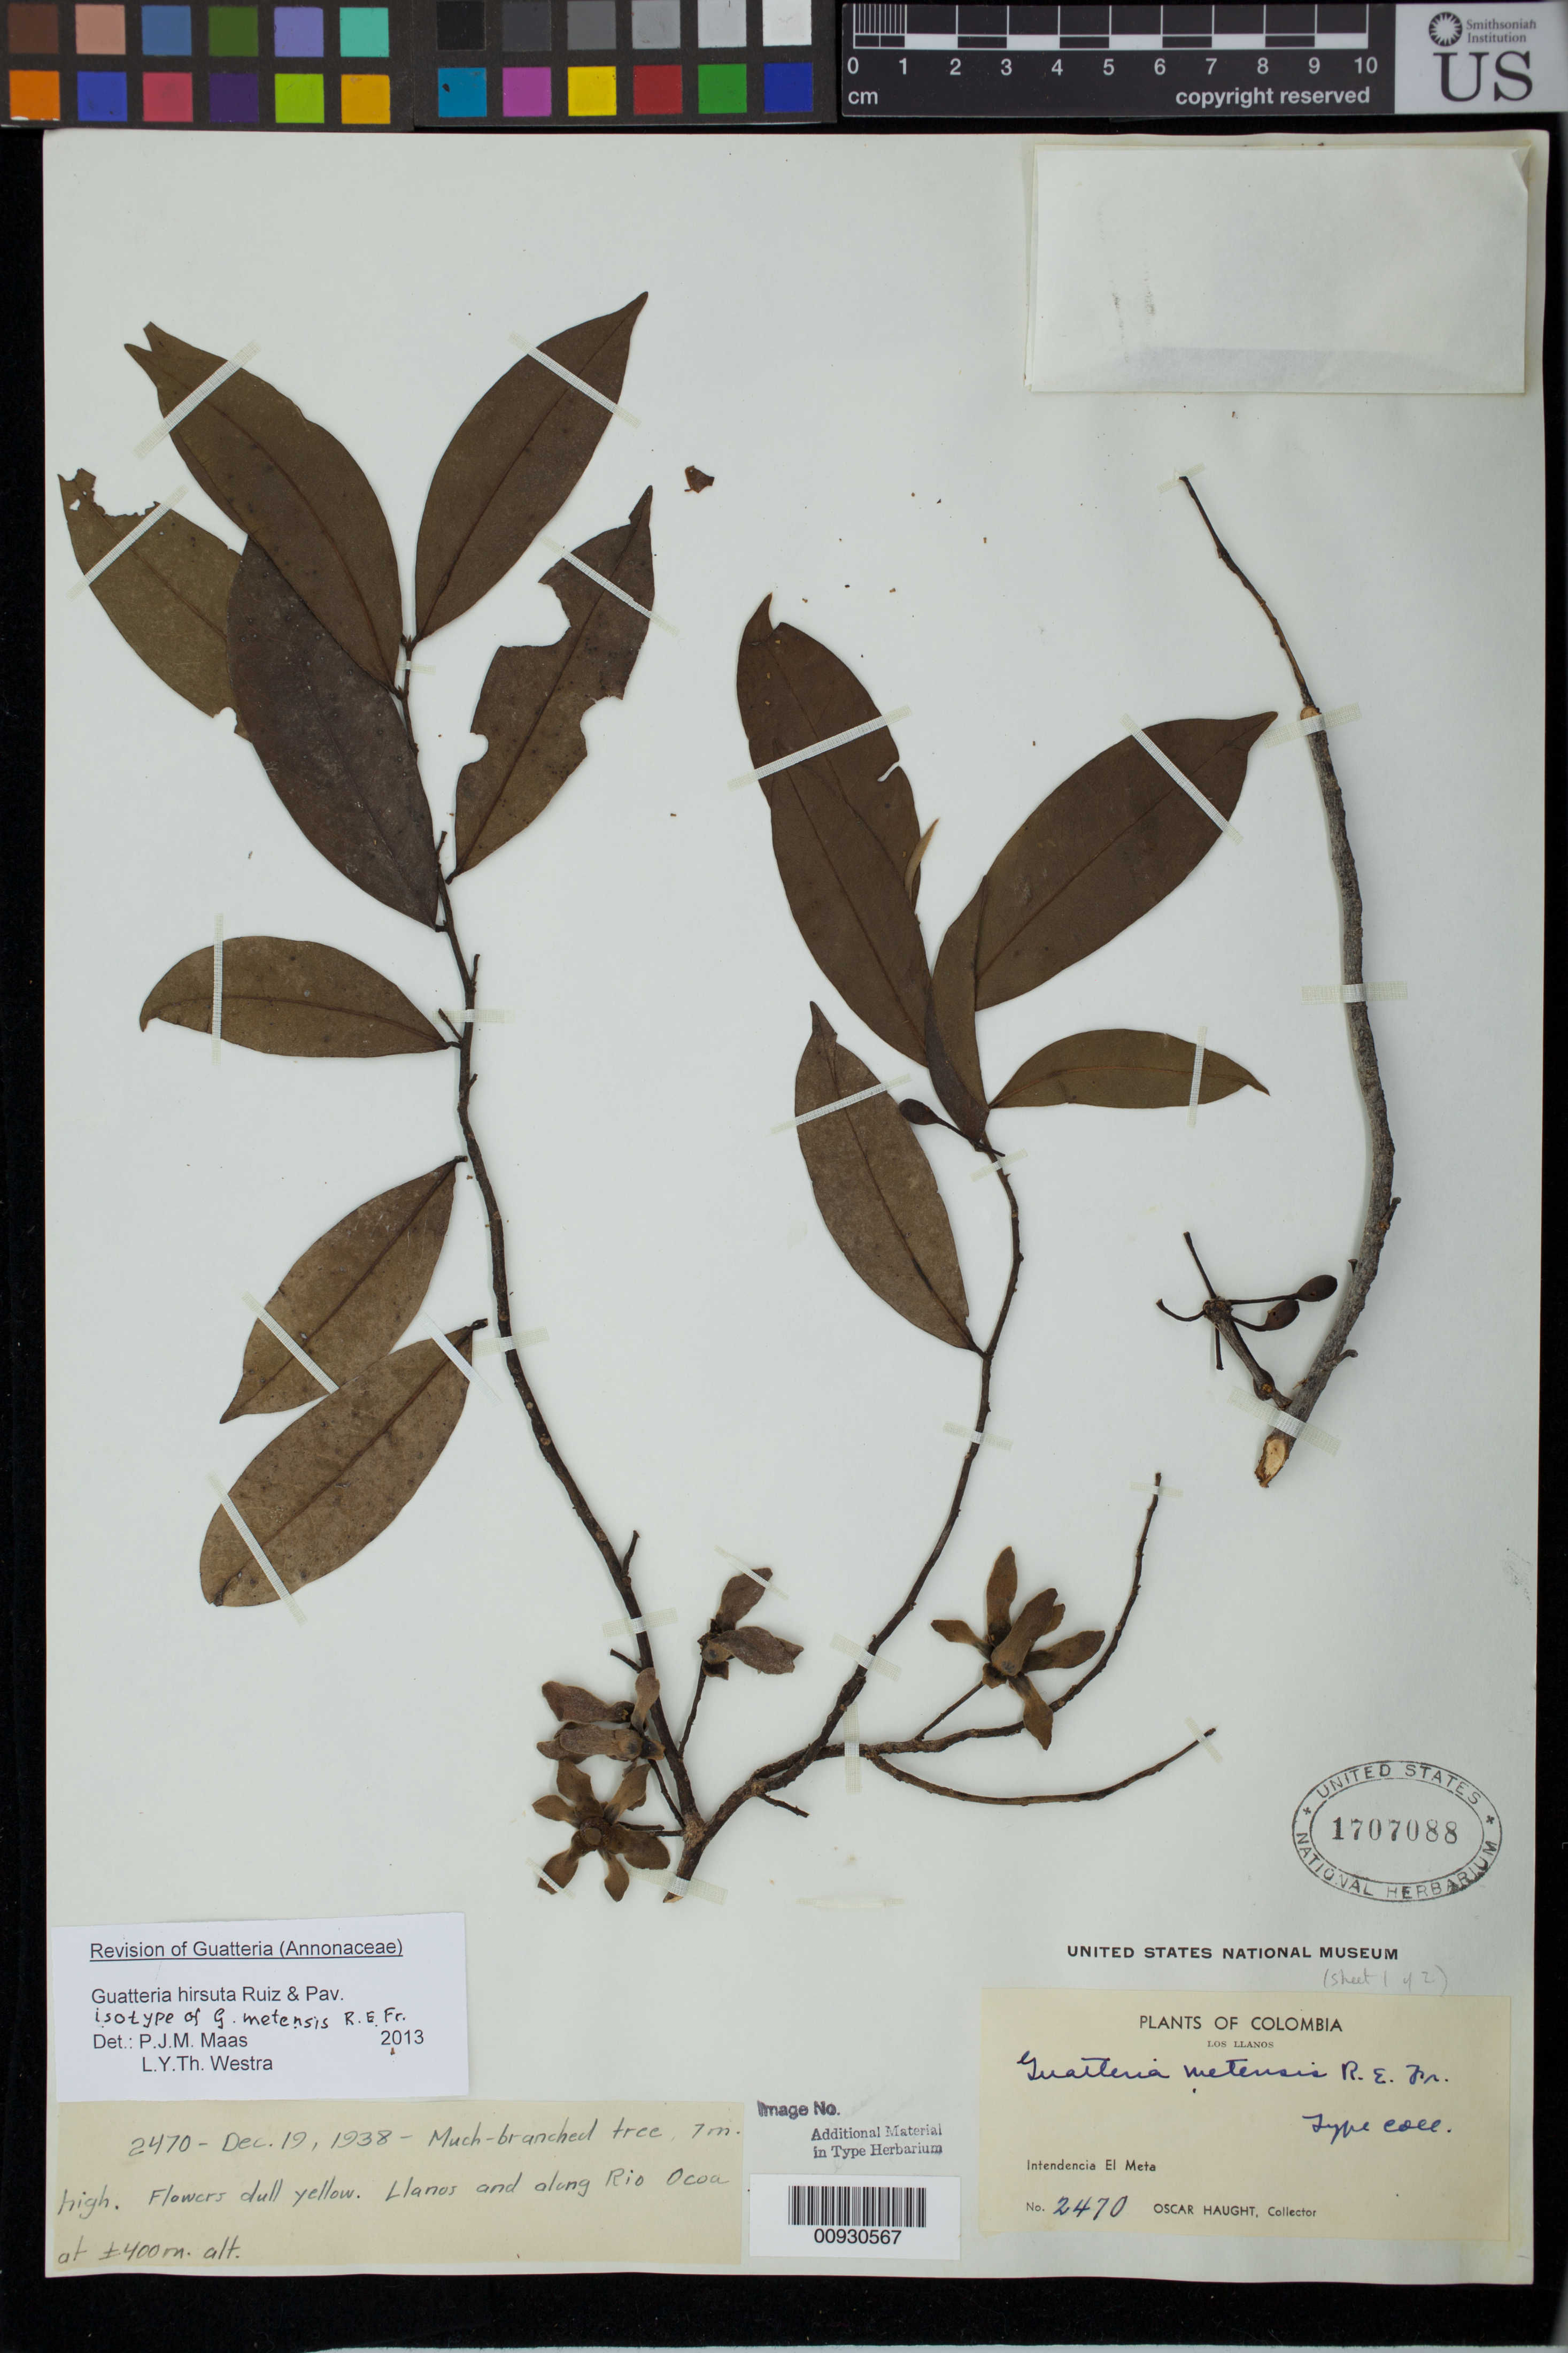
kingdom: Plantae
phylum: Tracheophyta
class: Magnoliopsida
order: Magnoliales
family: Annonaceae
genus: Guatteria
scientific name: Guatteria metensis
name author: R.E. Fr.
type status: Isotype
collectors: O. Haught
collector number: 2470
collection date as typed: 19 Dec 1938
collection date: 1938-12-19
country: Colombia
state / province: Meta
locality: Llanos & along Río Ocoa.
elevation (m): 400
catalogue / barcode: US 1707088